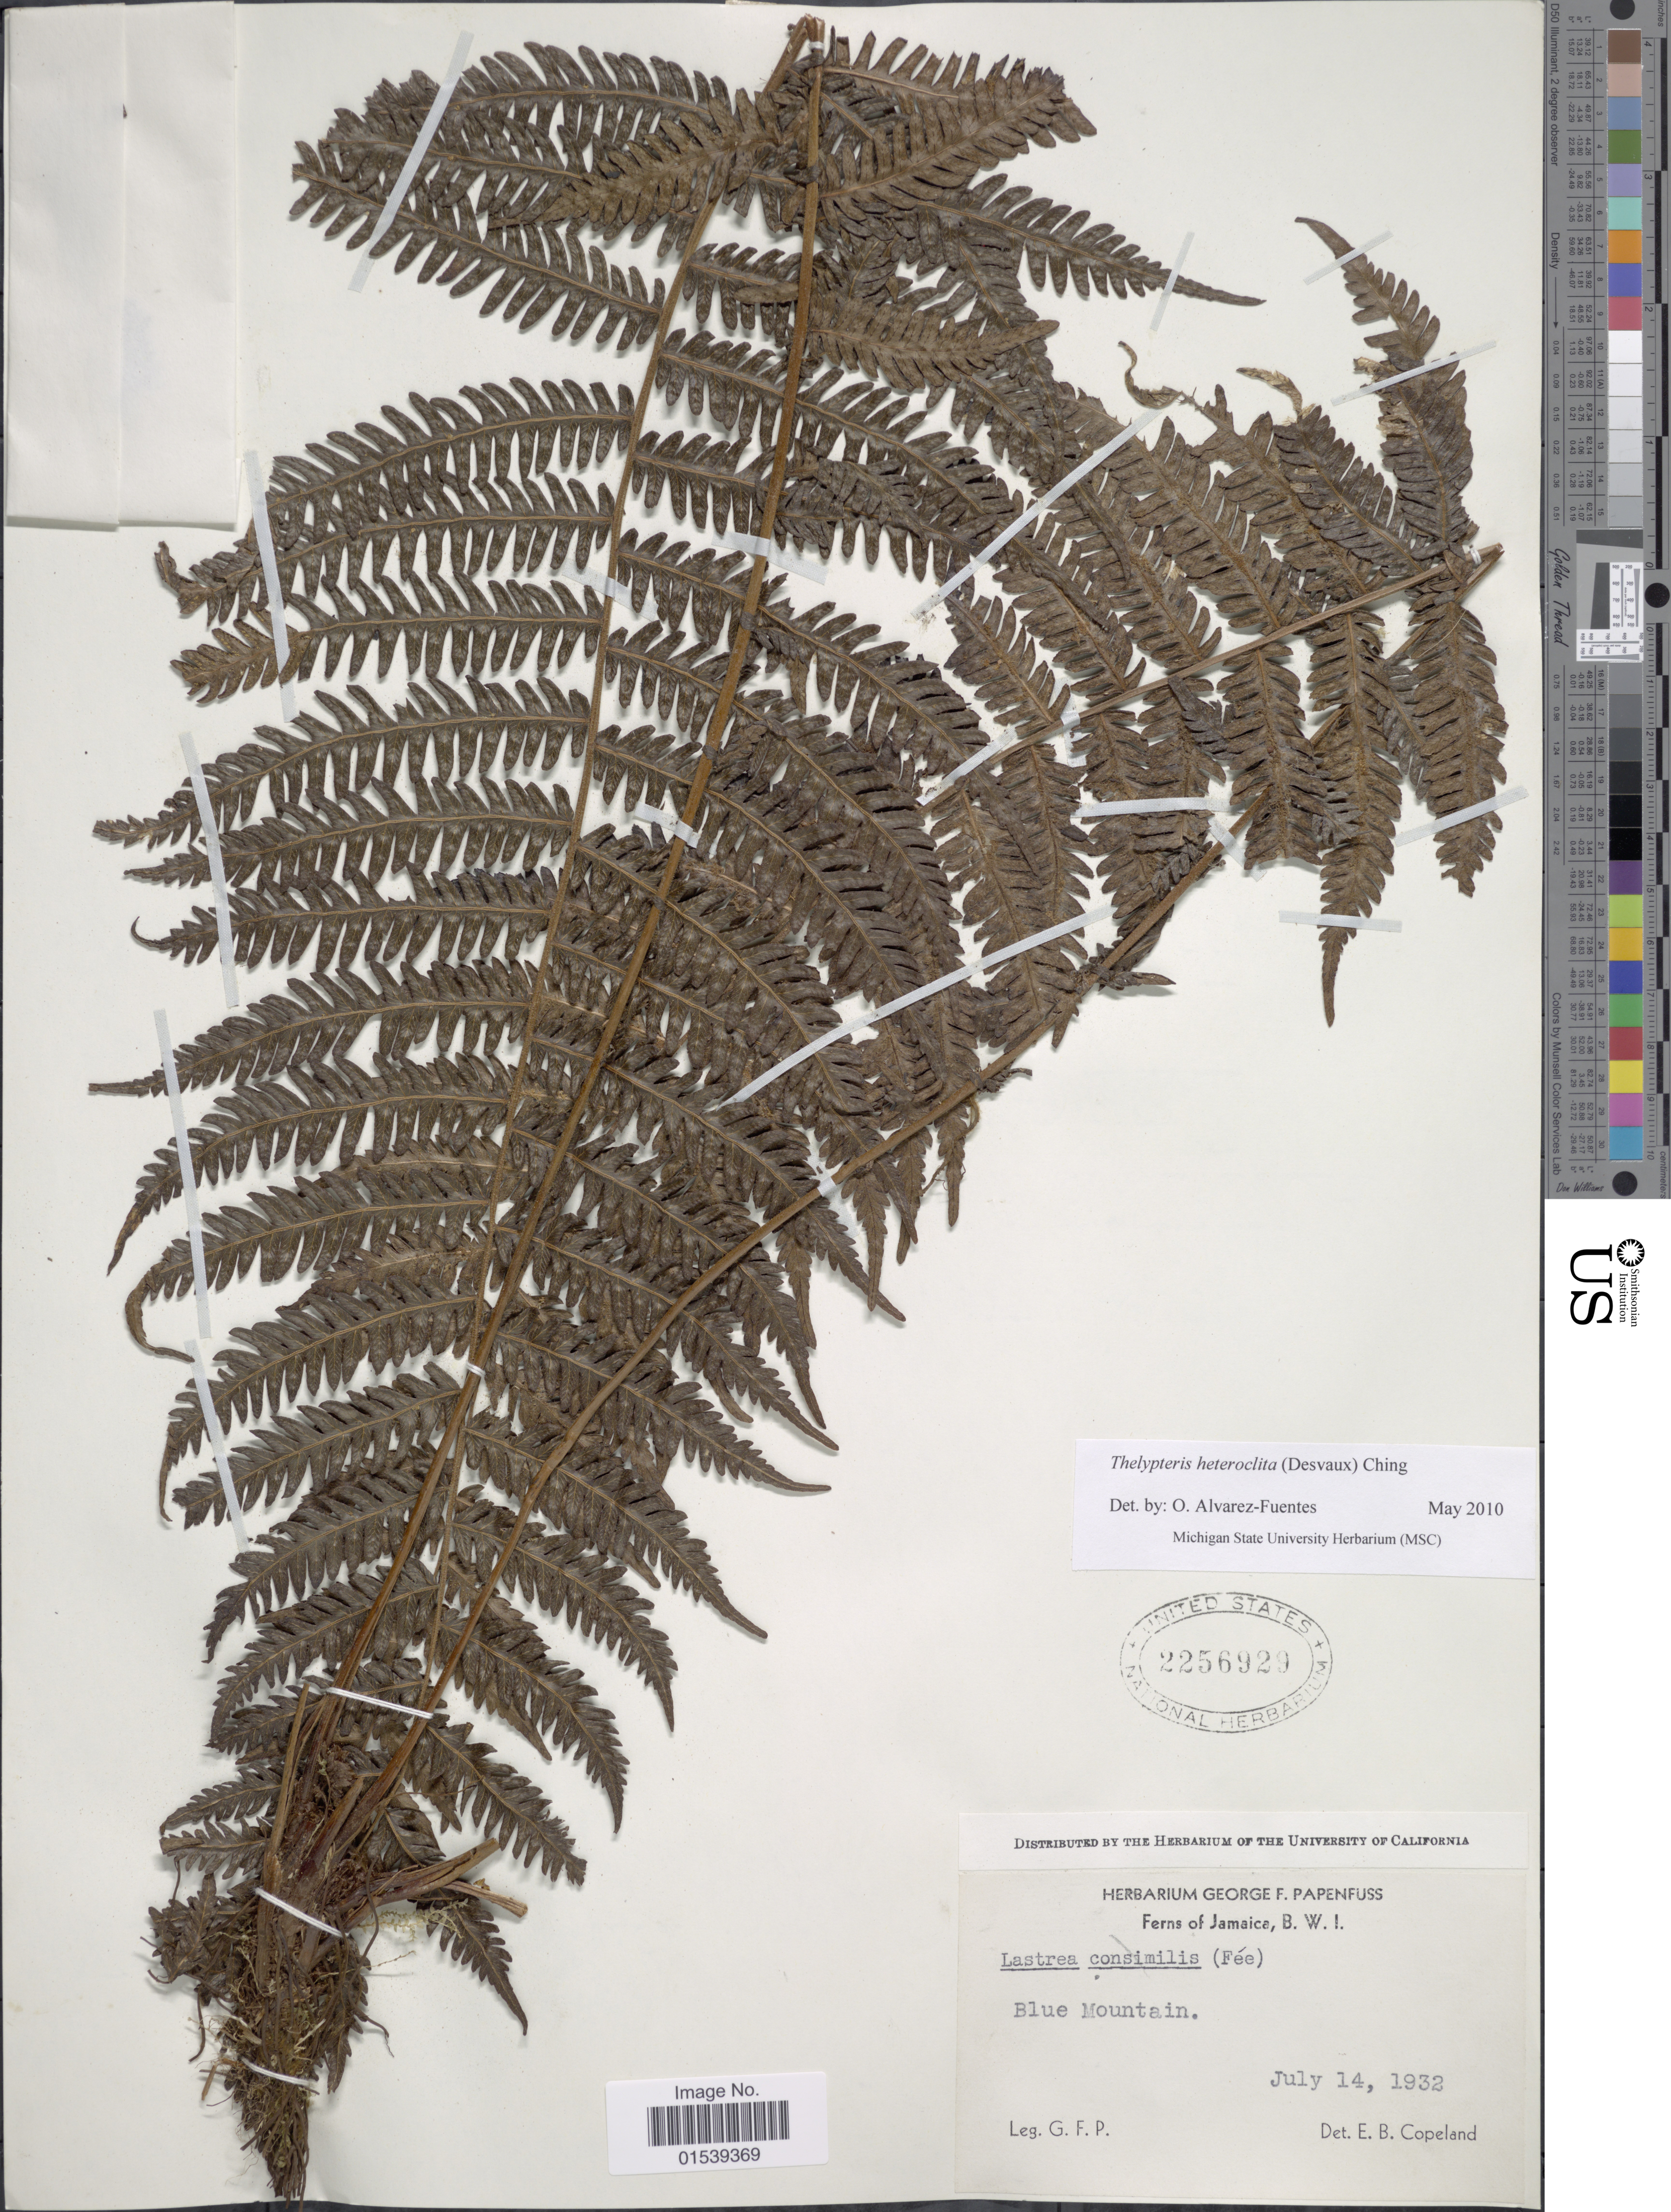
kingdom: Plantae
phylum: Tracheophyta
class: Polypodiopsida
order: Polypodiales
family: Thelypteridaceae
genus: Amauropelta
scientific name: Amauropelta heteroclita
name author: (Desv.) Pic. Serm.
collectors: G. Papenfuss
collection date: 1932-07-14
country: Jamaica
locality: Jamaica, B.W.I., Blue Mountain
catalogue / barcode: US 2256929